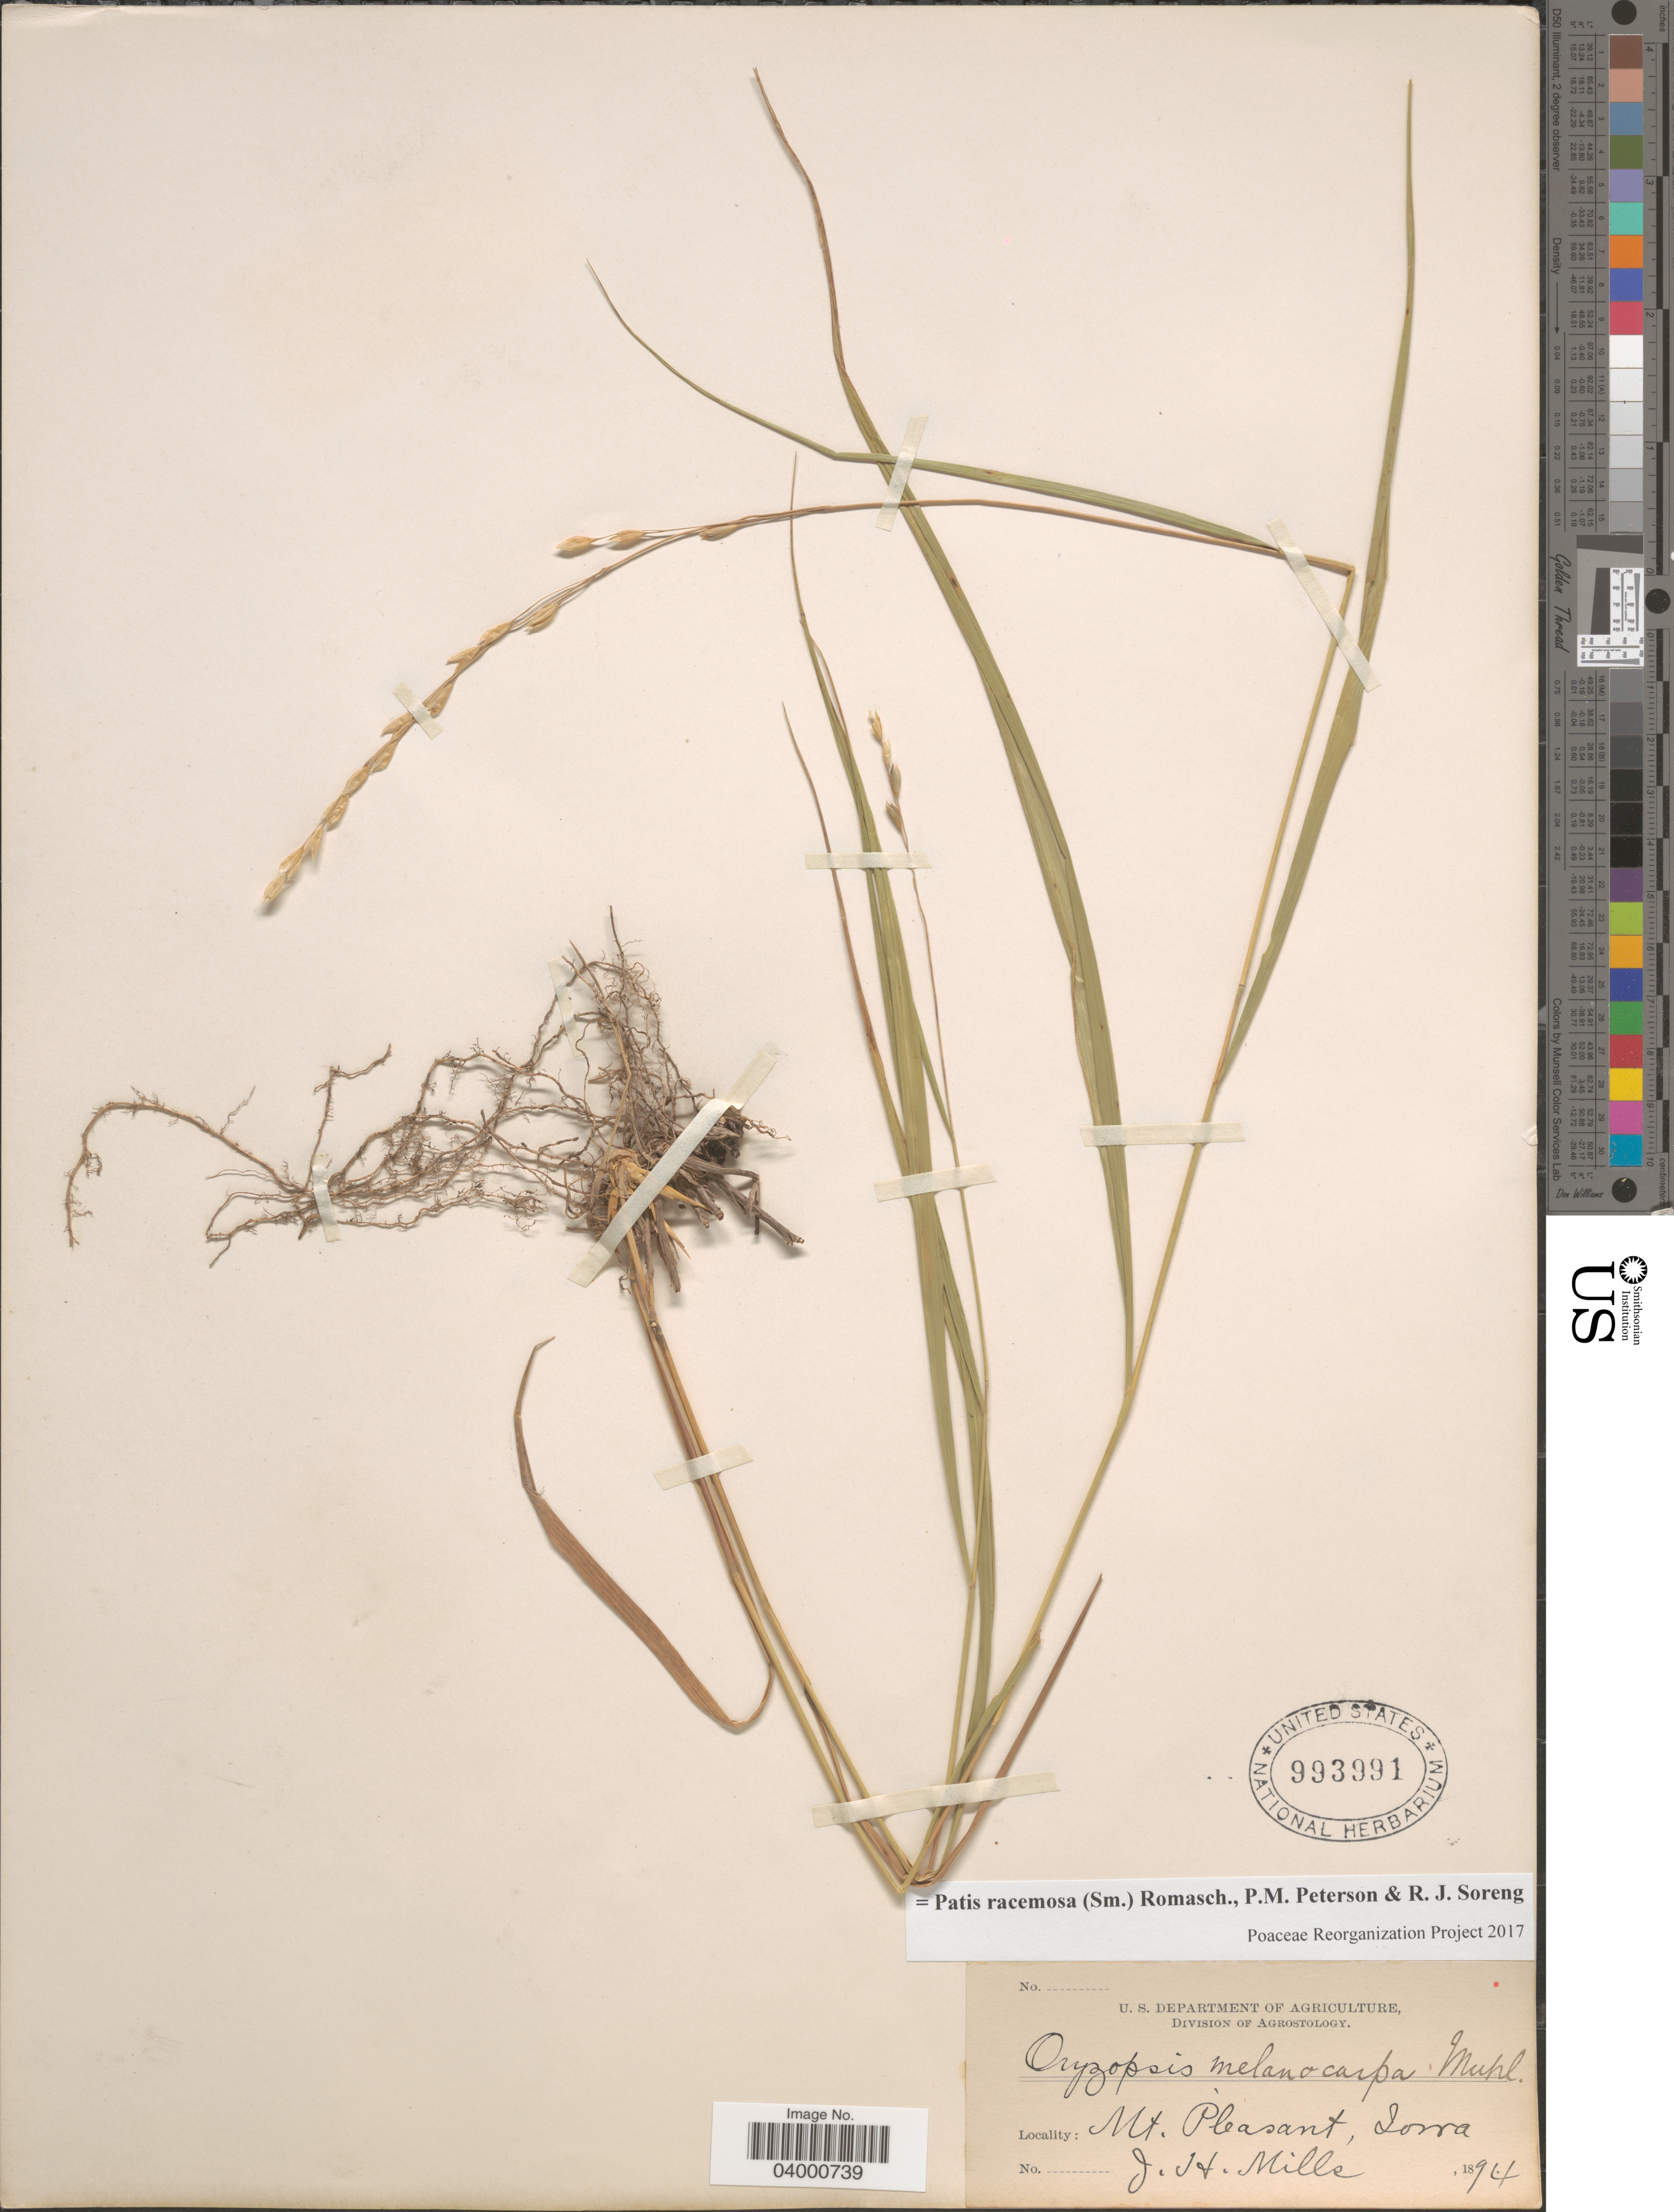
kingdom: Plantae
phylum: Tracheophyta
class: Liliopsida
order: Poales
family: Poaceae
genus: Patis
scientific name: Patis racemosa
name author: (Sm.) Romasch. et al.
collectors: J. Mills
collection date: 1894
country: United States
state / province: Iowa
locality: Mt. Pleasant.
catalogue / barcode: US 993991